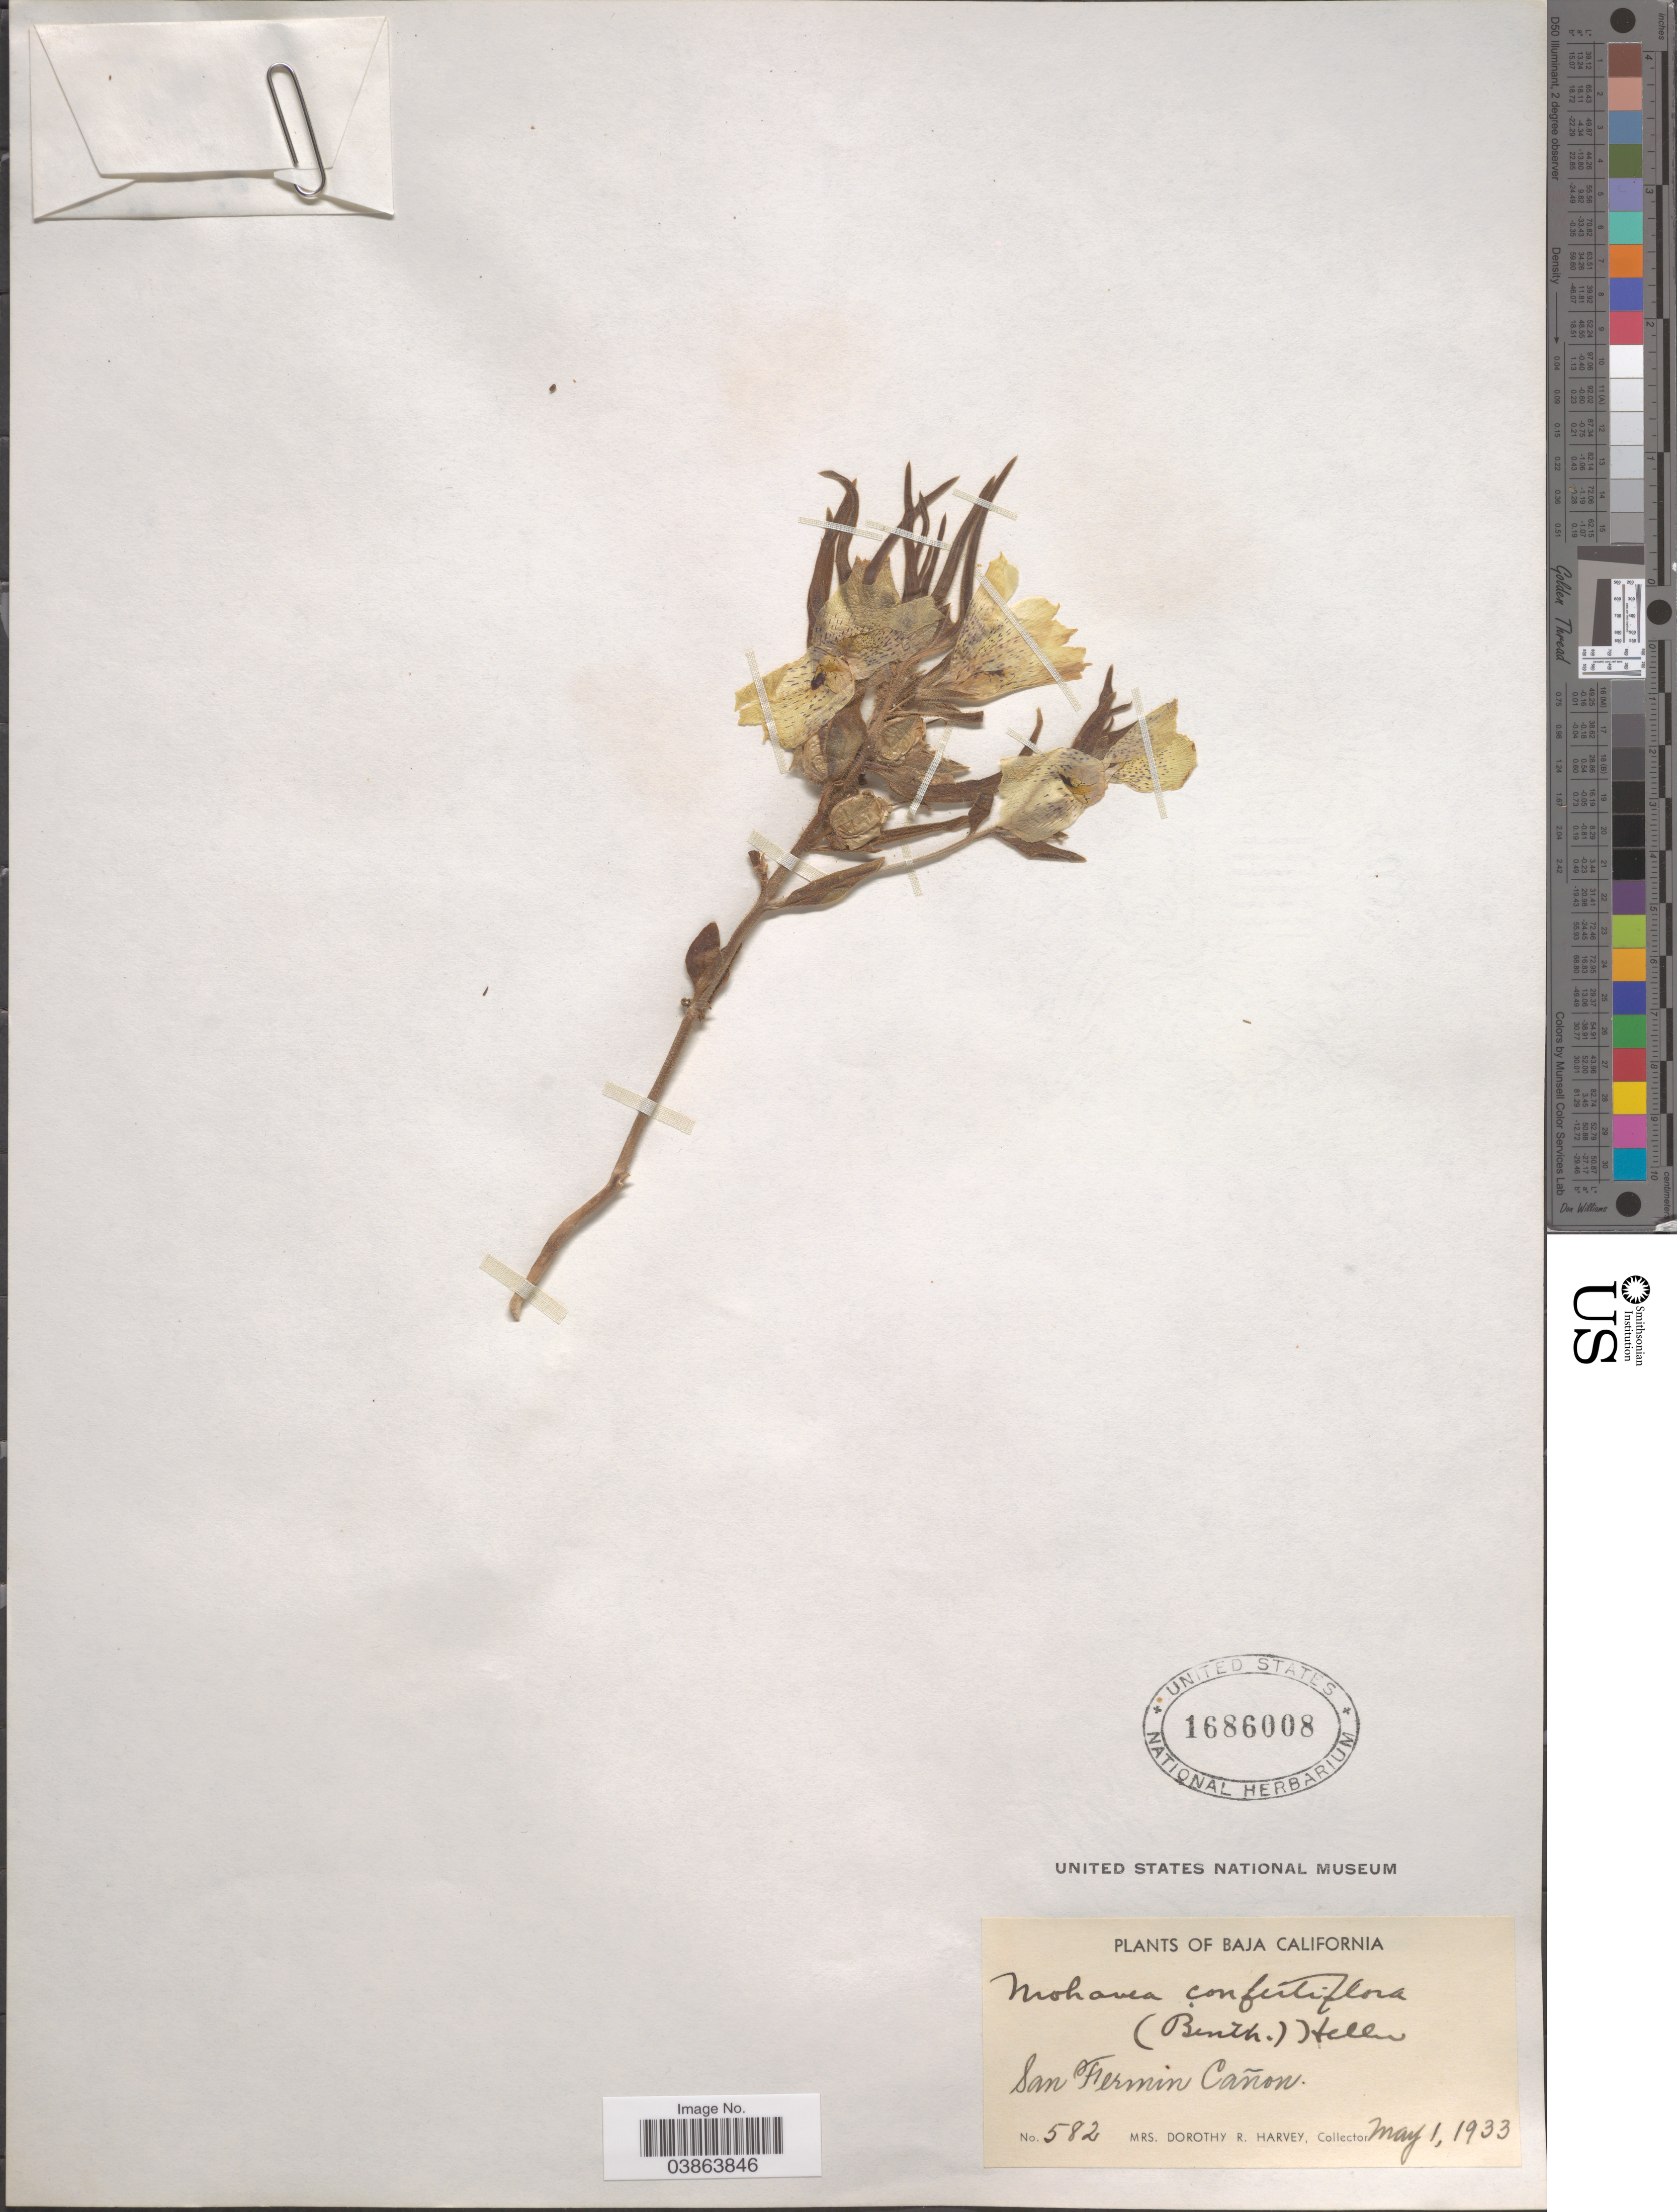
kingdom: Plantae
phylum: Tracheophyta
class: Magnoliopsida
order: Lamiales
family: Plantaginaceae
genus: Mohavea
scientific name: Mohavea confertiflora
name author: (A. DC.) A. Heller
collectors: D. R. Harvey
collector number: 582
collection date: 1933-05-01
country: Mexico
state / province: Baja California Sur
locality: San Fermin Cañon.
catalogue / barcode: US 1686008